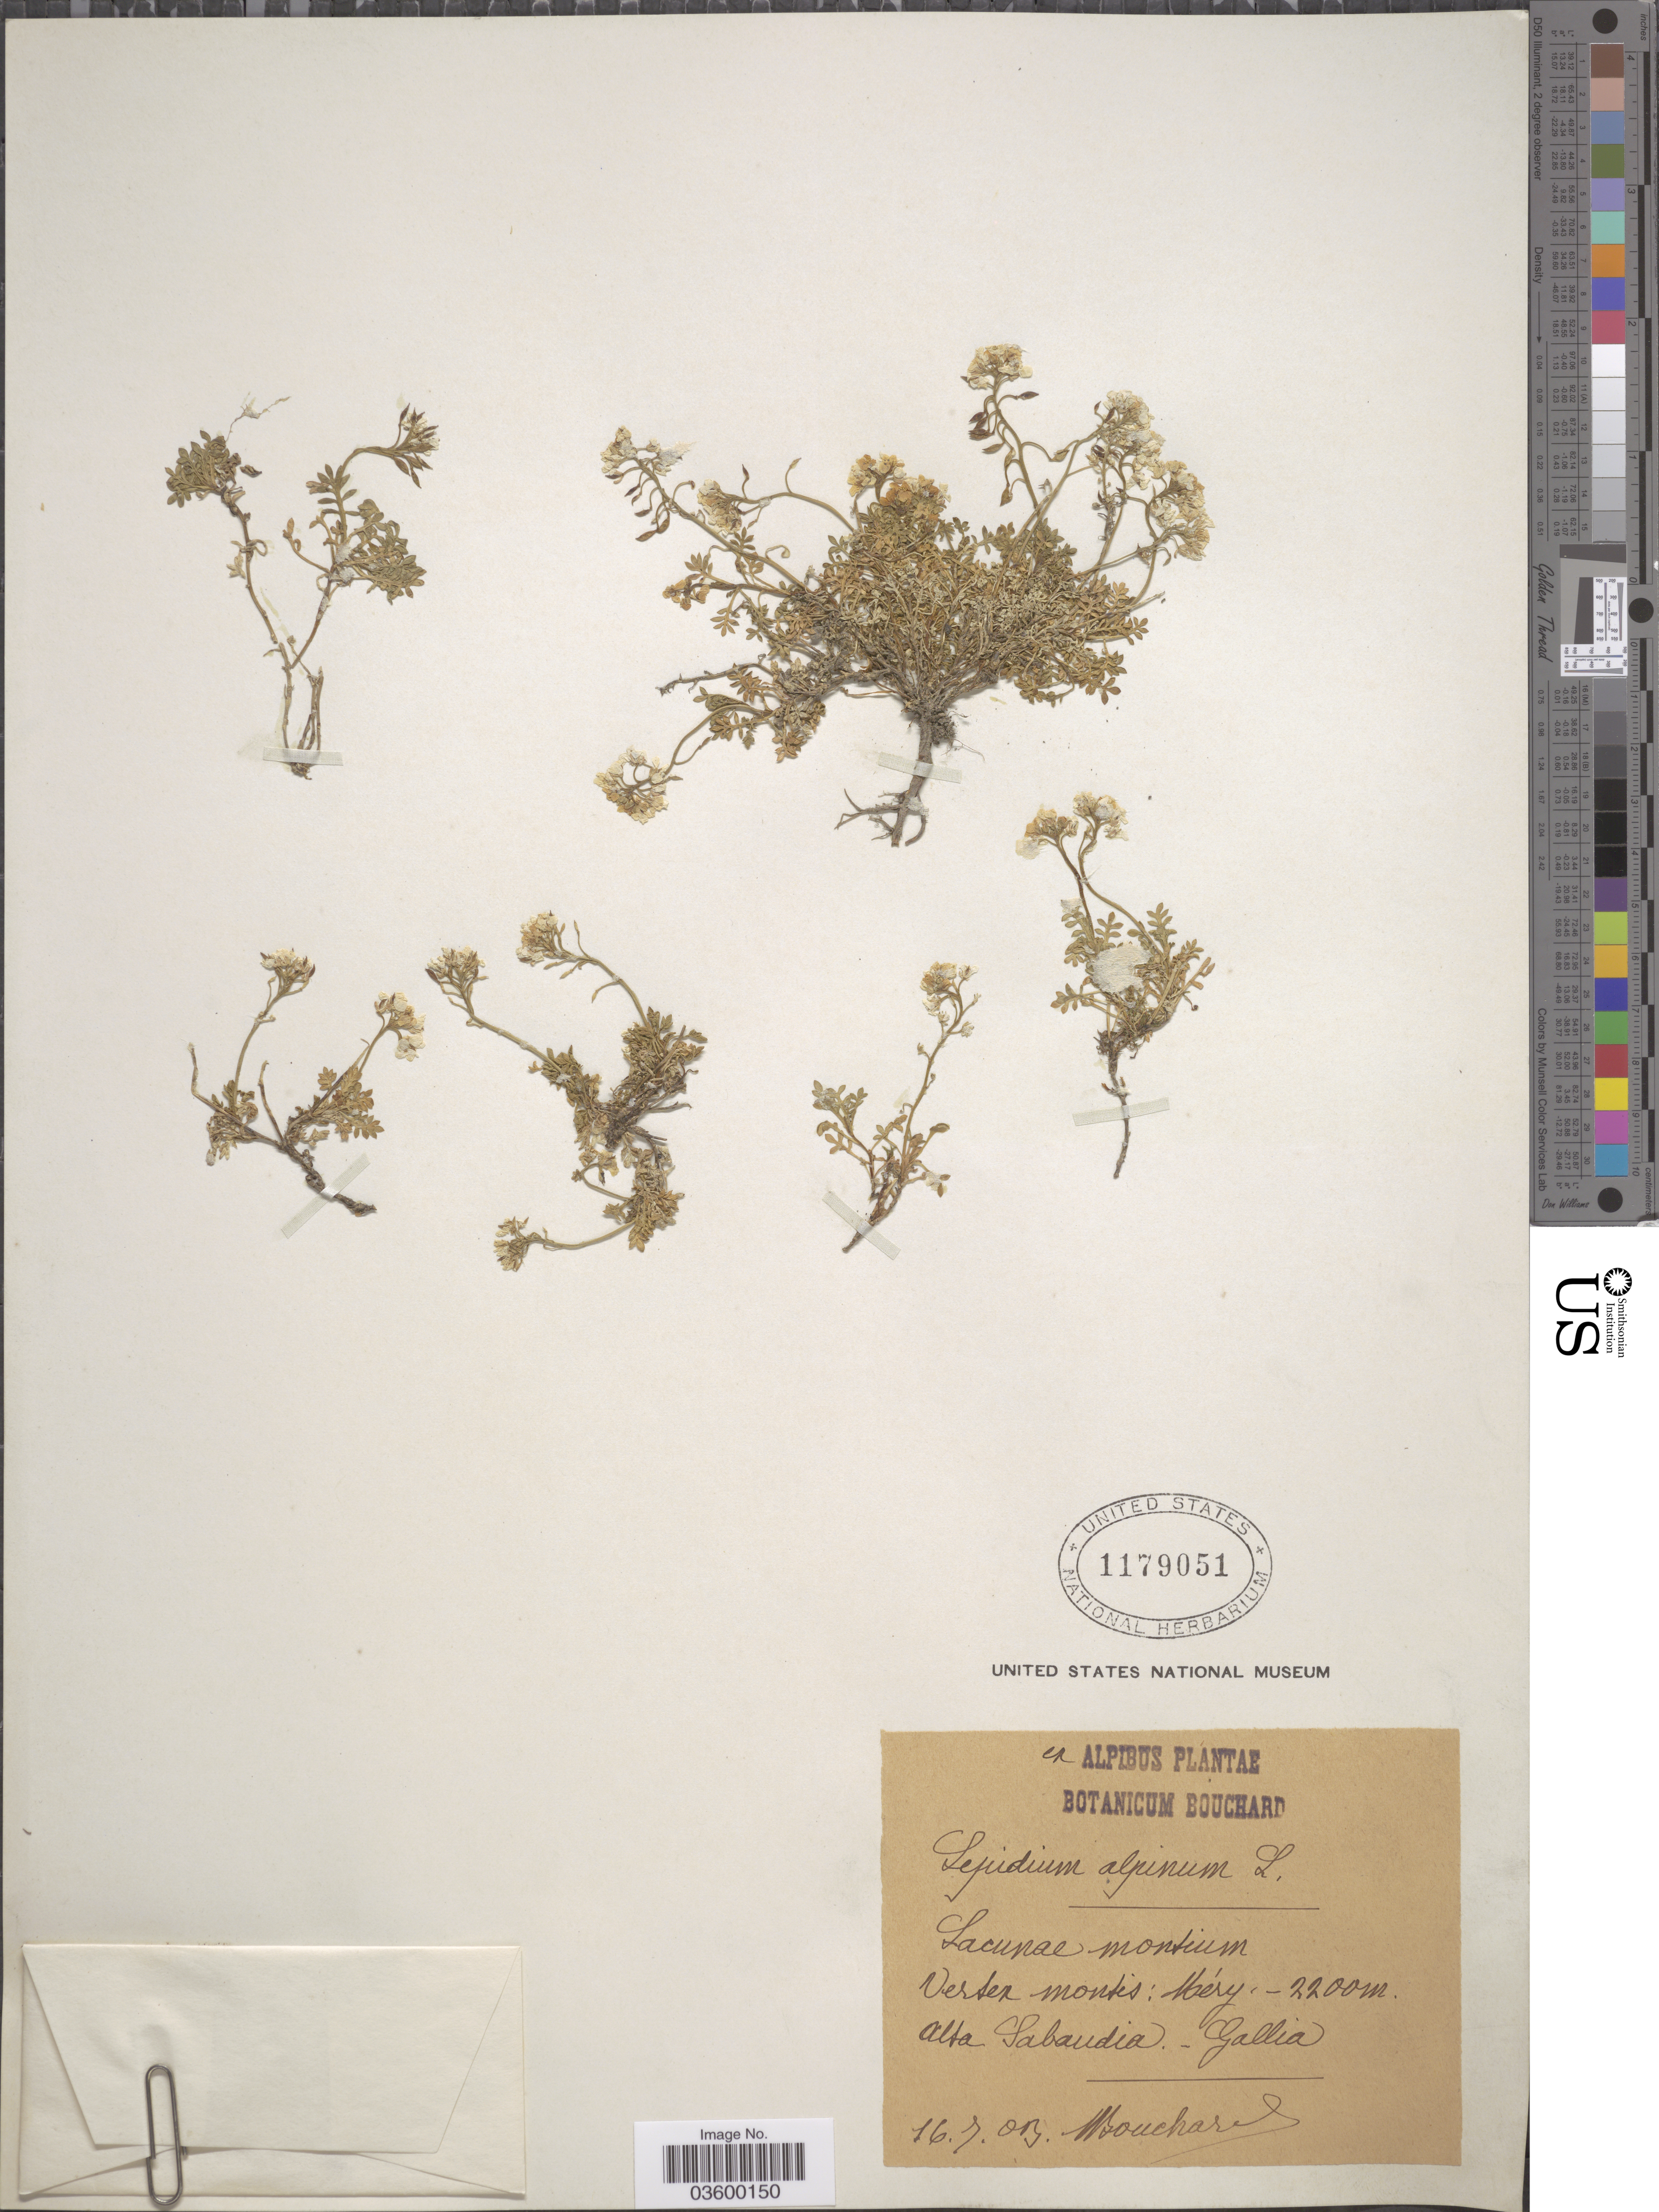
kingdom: Plantae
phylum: Tracheophyta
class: Magnoliopsida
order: Brassicales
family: Brassicaceae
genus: Lepidium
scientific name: Lepidium alpinum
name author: L.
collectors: J. Bouchard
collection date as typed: Transcribed d/m/y: 16/7/3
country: France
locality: Ex Alpibus. Lacunae montium Vertex montis: Méry. Alta Sabaudia. Gallia.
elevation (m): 2200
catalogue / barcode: US 1179051